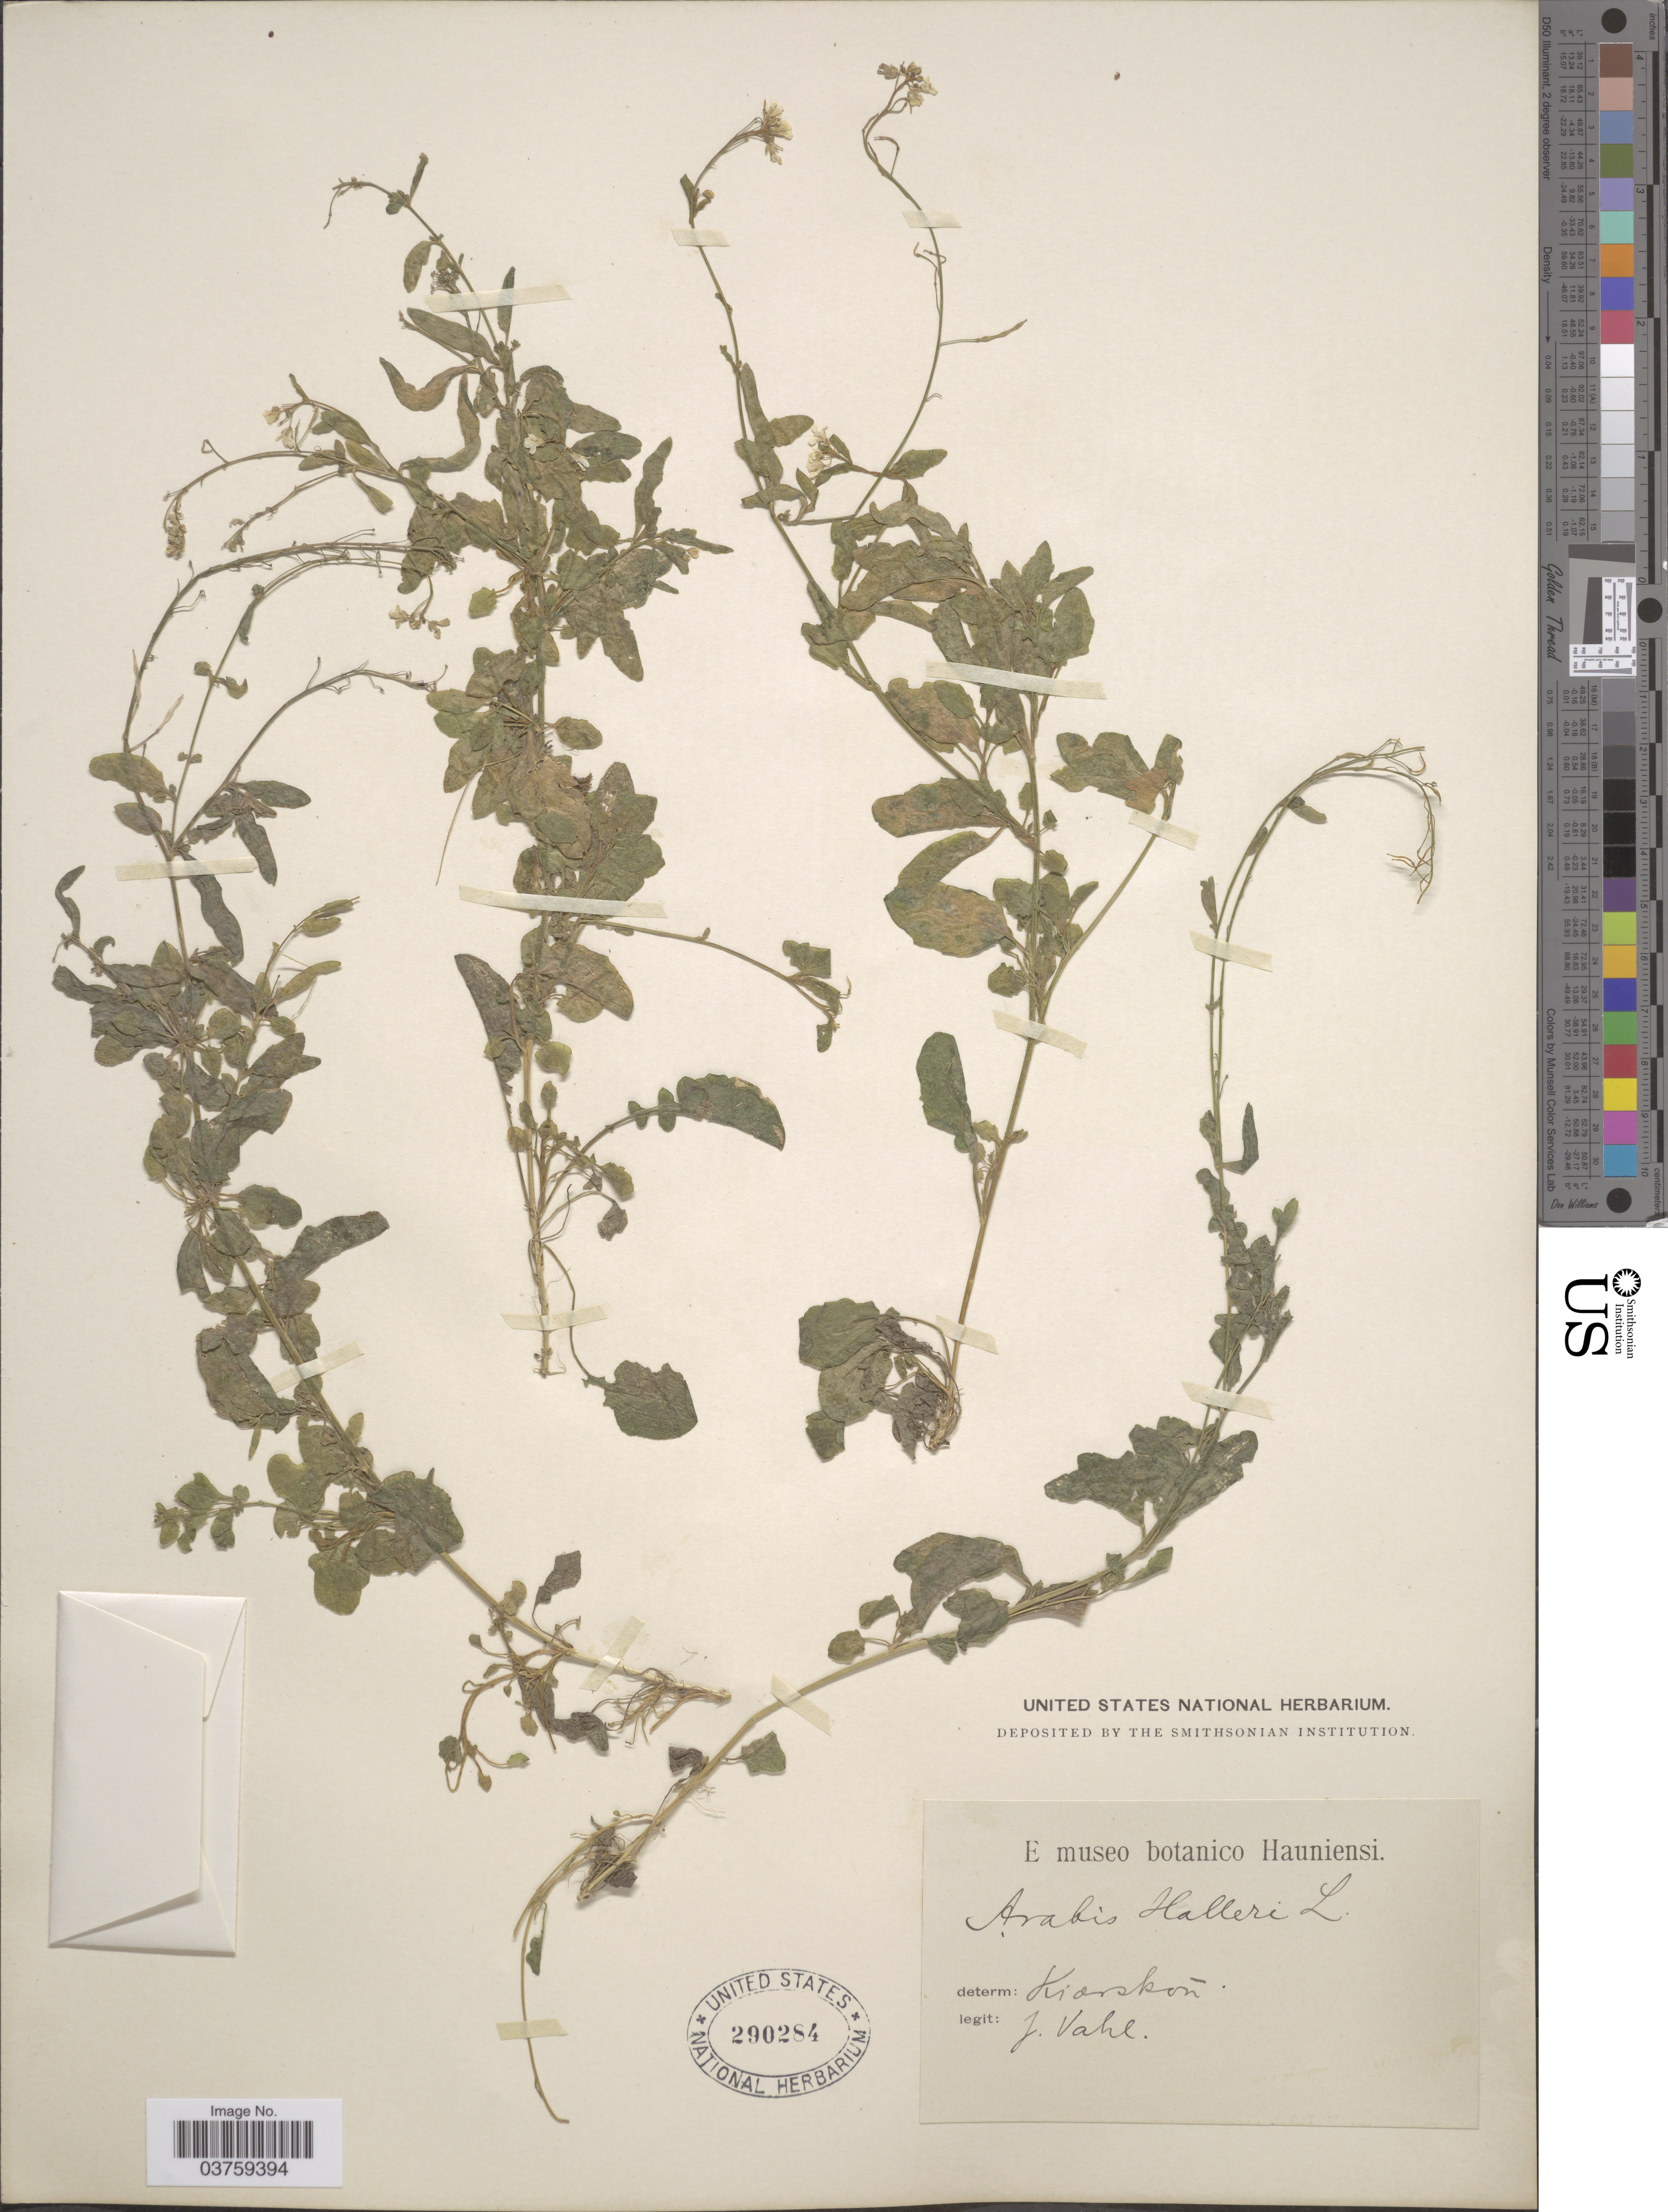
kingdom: Plantae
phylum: Tracheophyta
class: Magnoliopsida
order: Brassicales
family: Brassicaceae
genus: Arabis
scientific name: Arabis halleri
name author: L.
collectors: J. M. Vahl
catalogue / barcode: US 290284